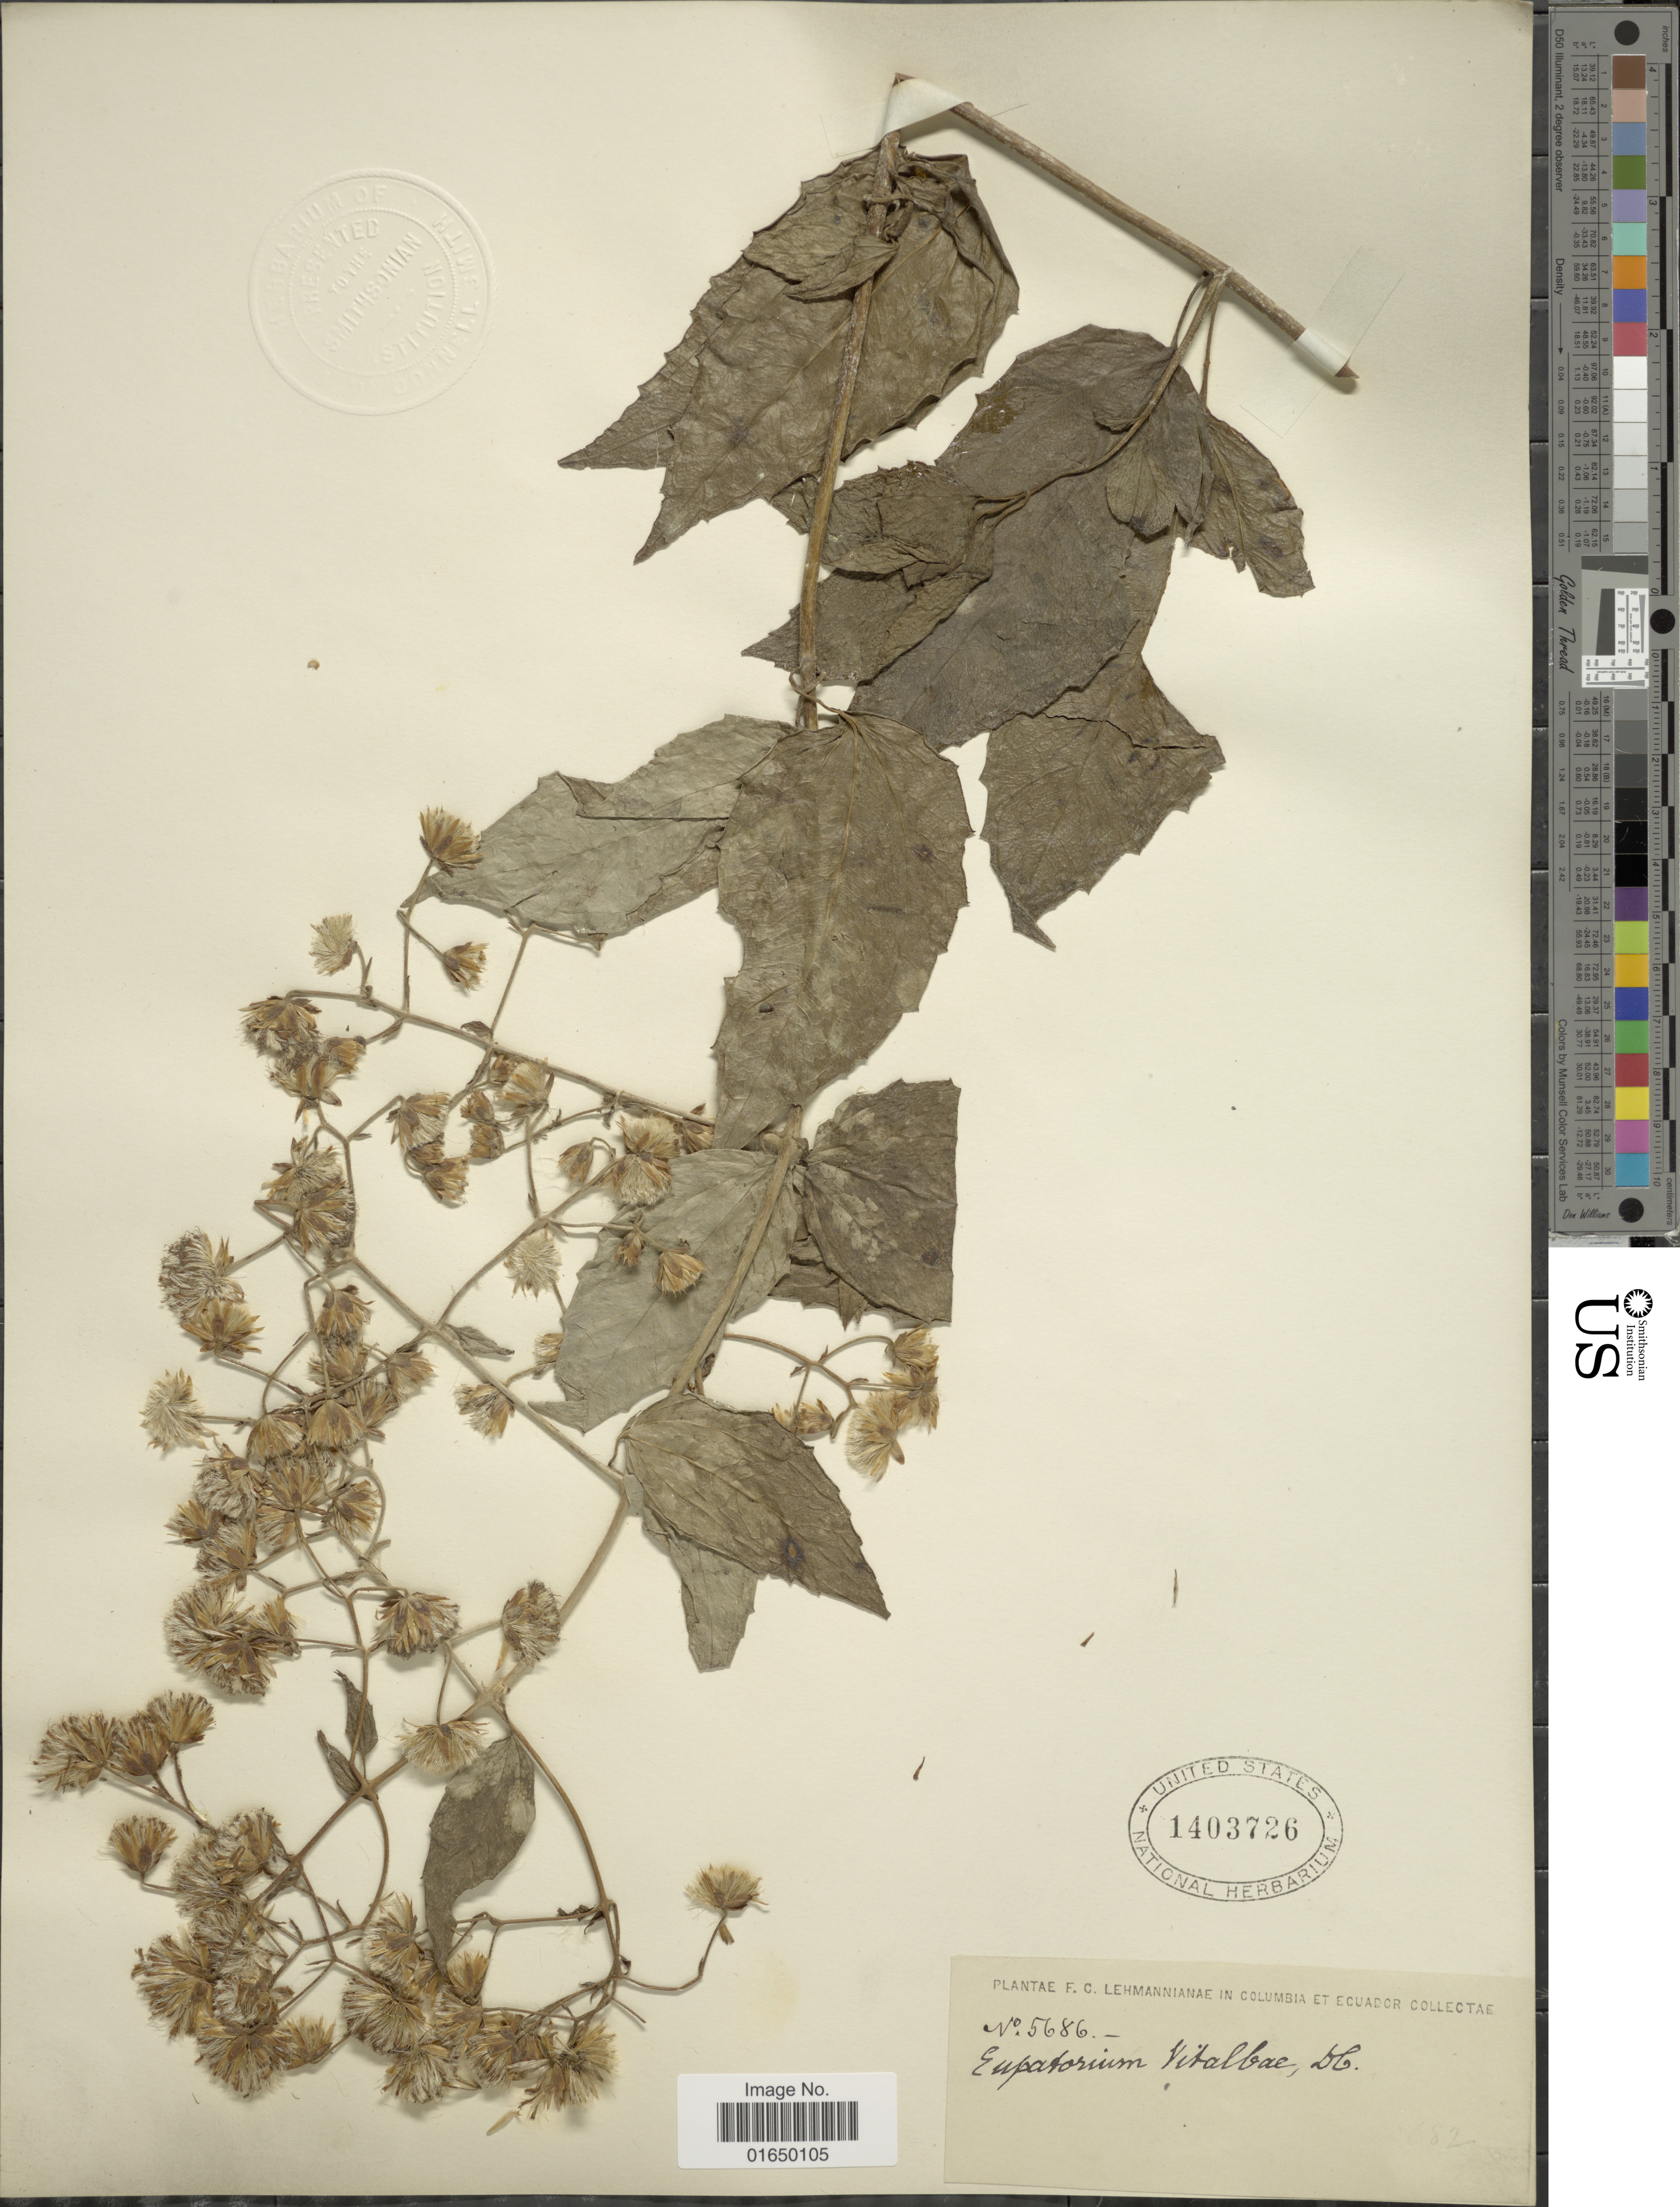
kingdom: Plantae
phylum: Tracheophyta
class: Magnoliopsida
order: Asterales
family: Asteraceae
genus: Heterocondylus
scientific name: Heterocondylus vitalbae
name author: (DC.) R.M. King & H. Rob.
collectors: F. C. Lehmann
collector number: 5686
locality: Colombia et Ecuador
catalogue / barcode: US 1403726